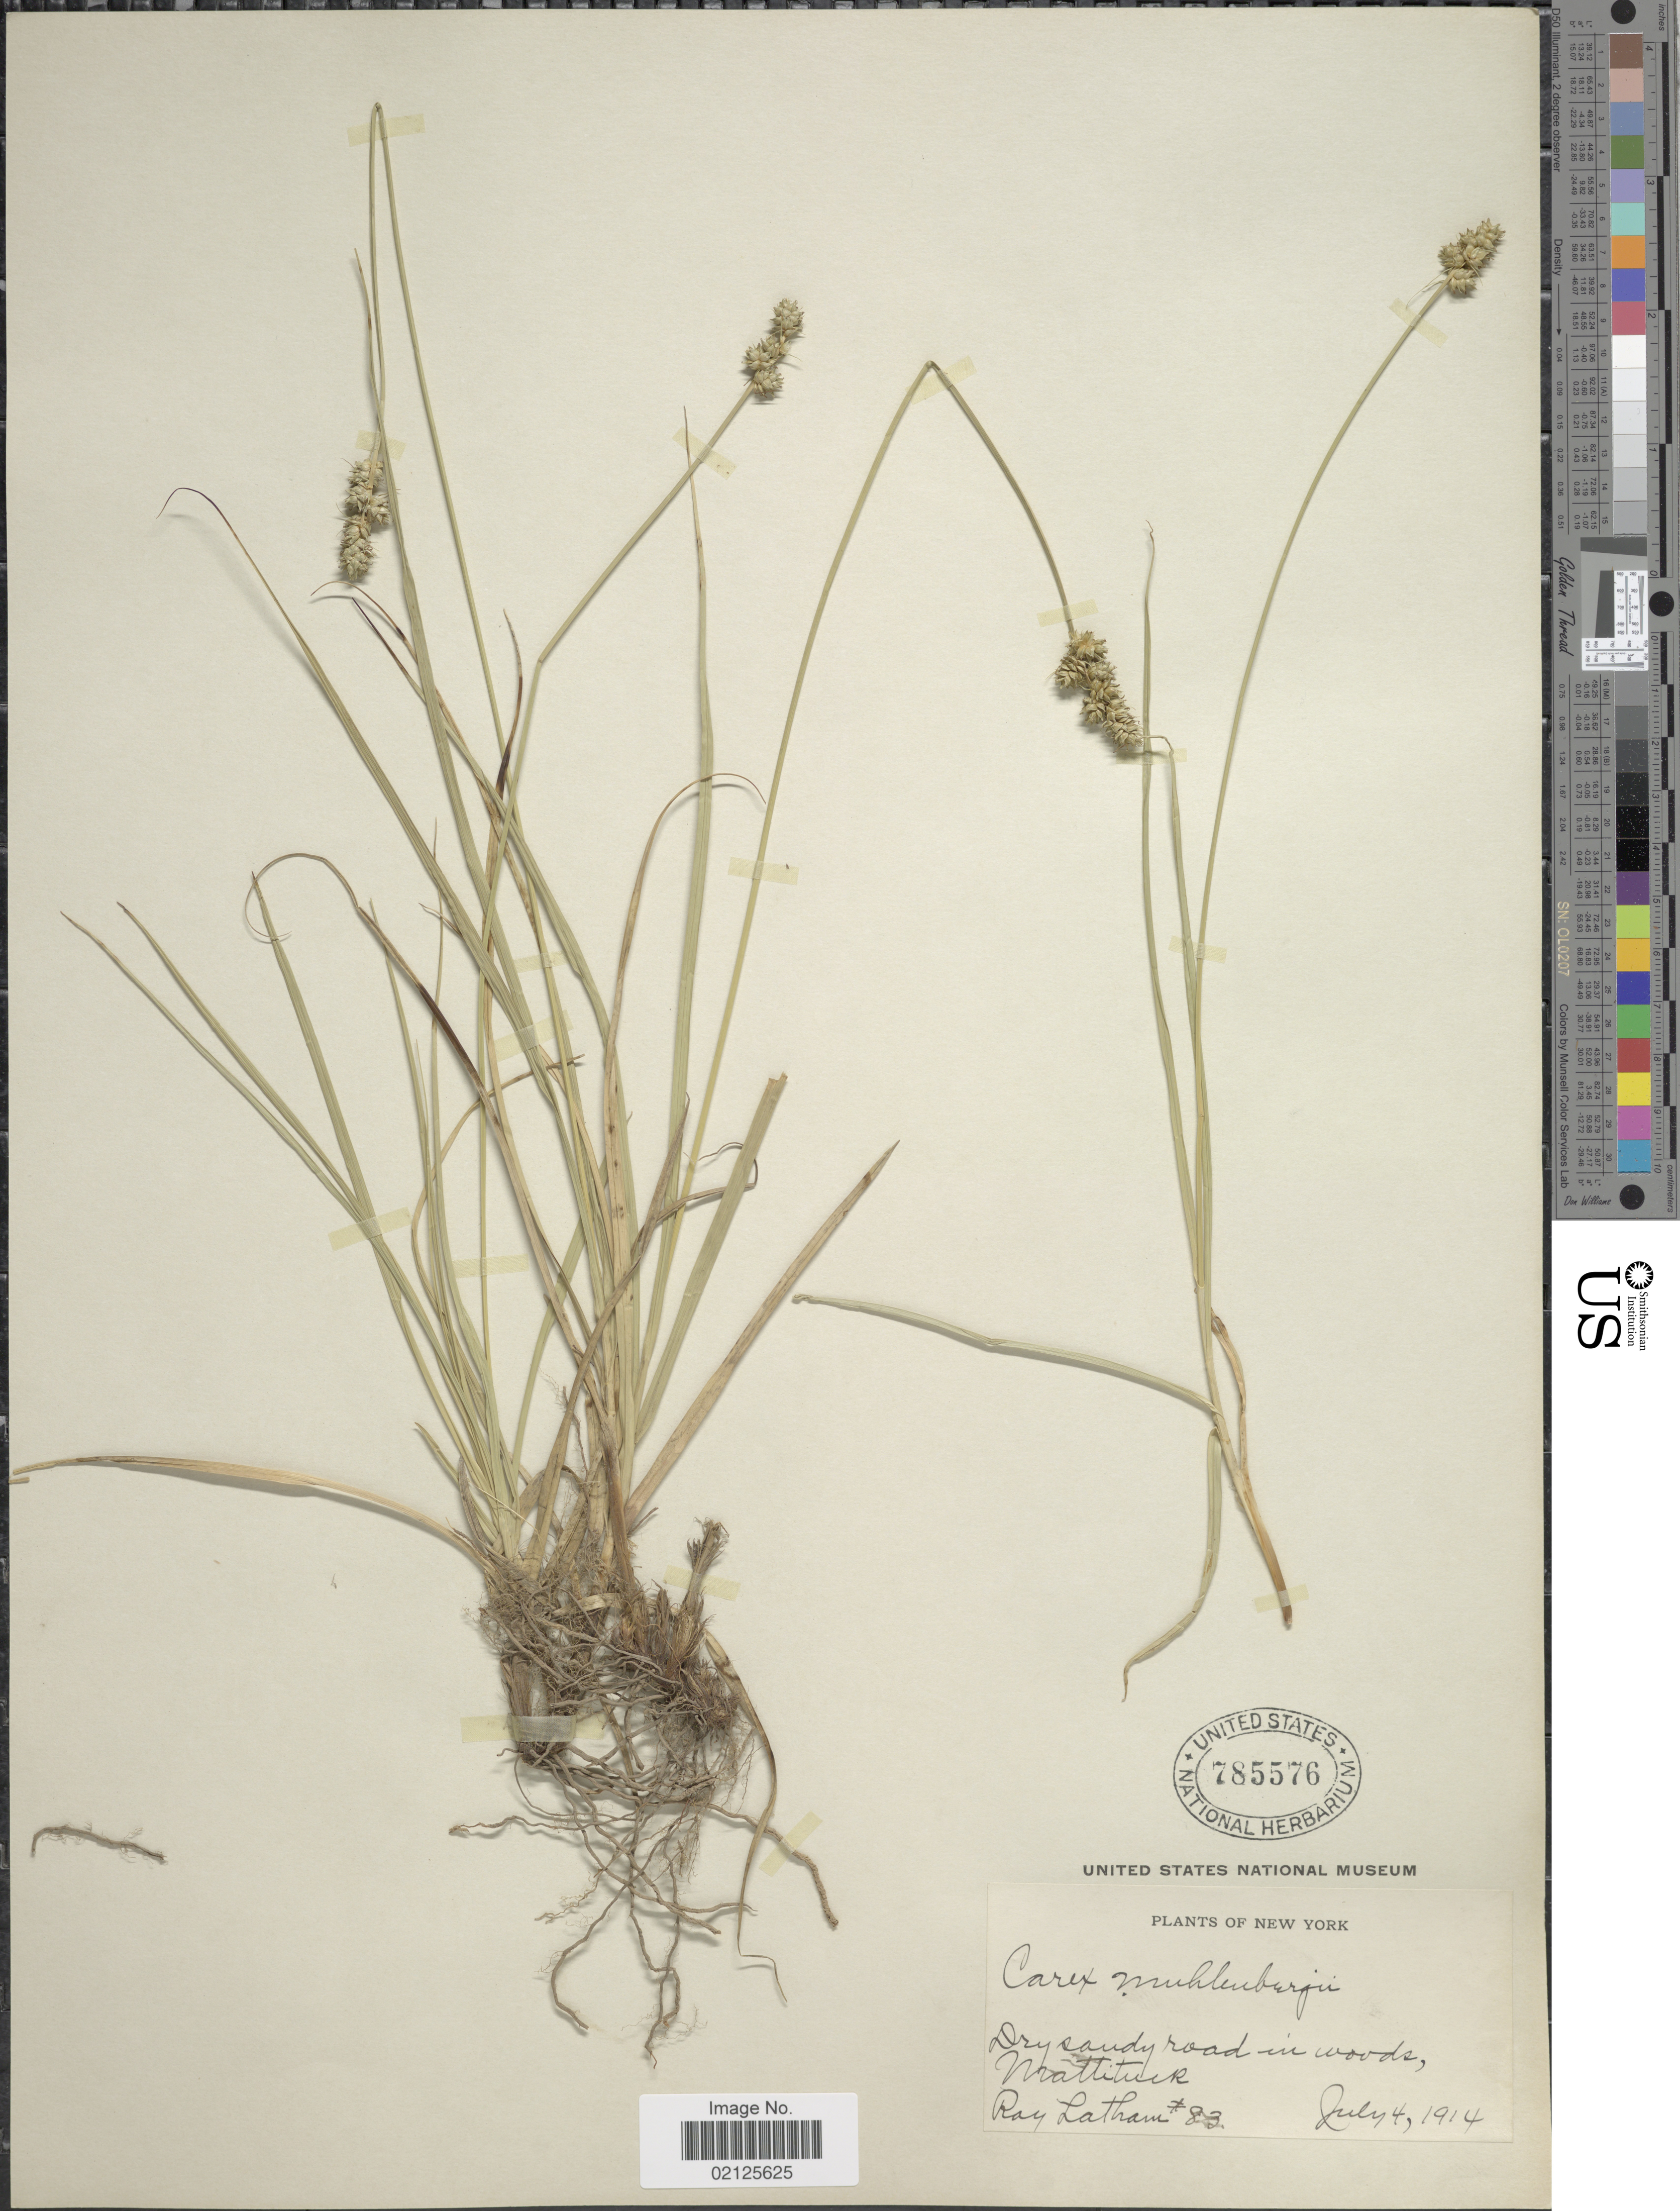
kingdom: Plantae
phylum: Tracheophyta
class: Liliopsida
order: Poales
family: Cyperaceae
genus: Carex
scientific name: Carex muehlenbergii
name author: Willd.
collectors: R. Latham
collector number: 83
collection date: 1914-07-04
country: United States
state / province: New York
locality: Dry sandy road in woods, Mattituck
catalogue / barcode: US 785576